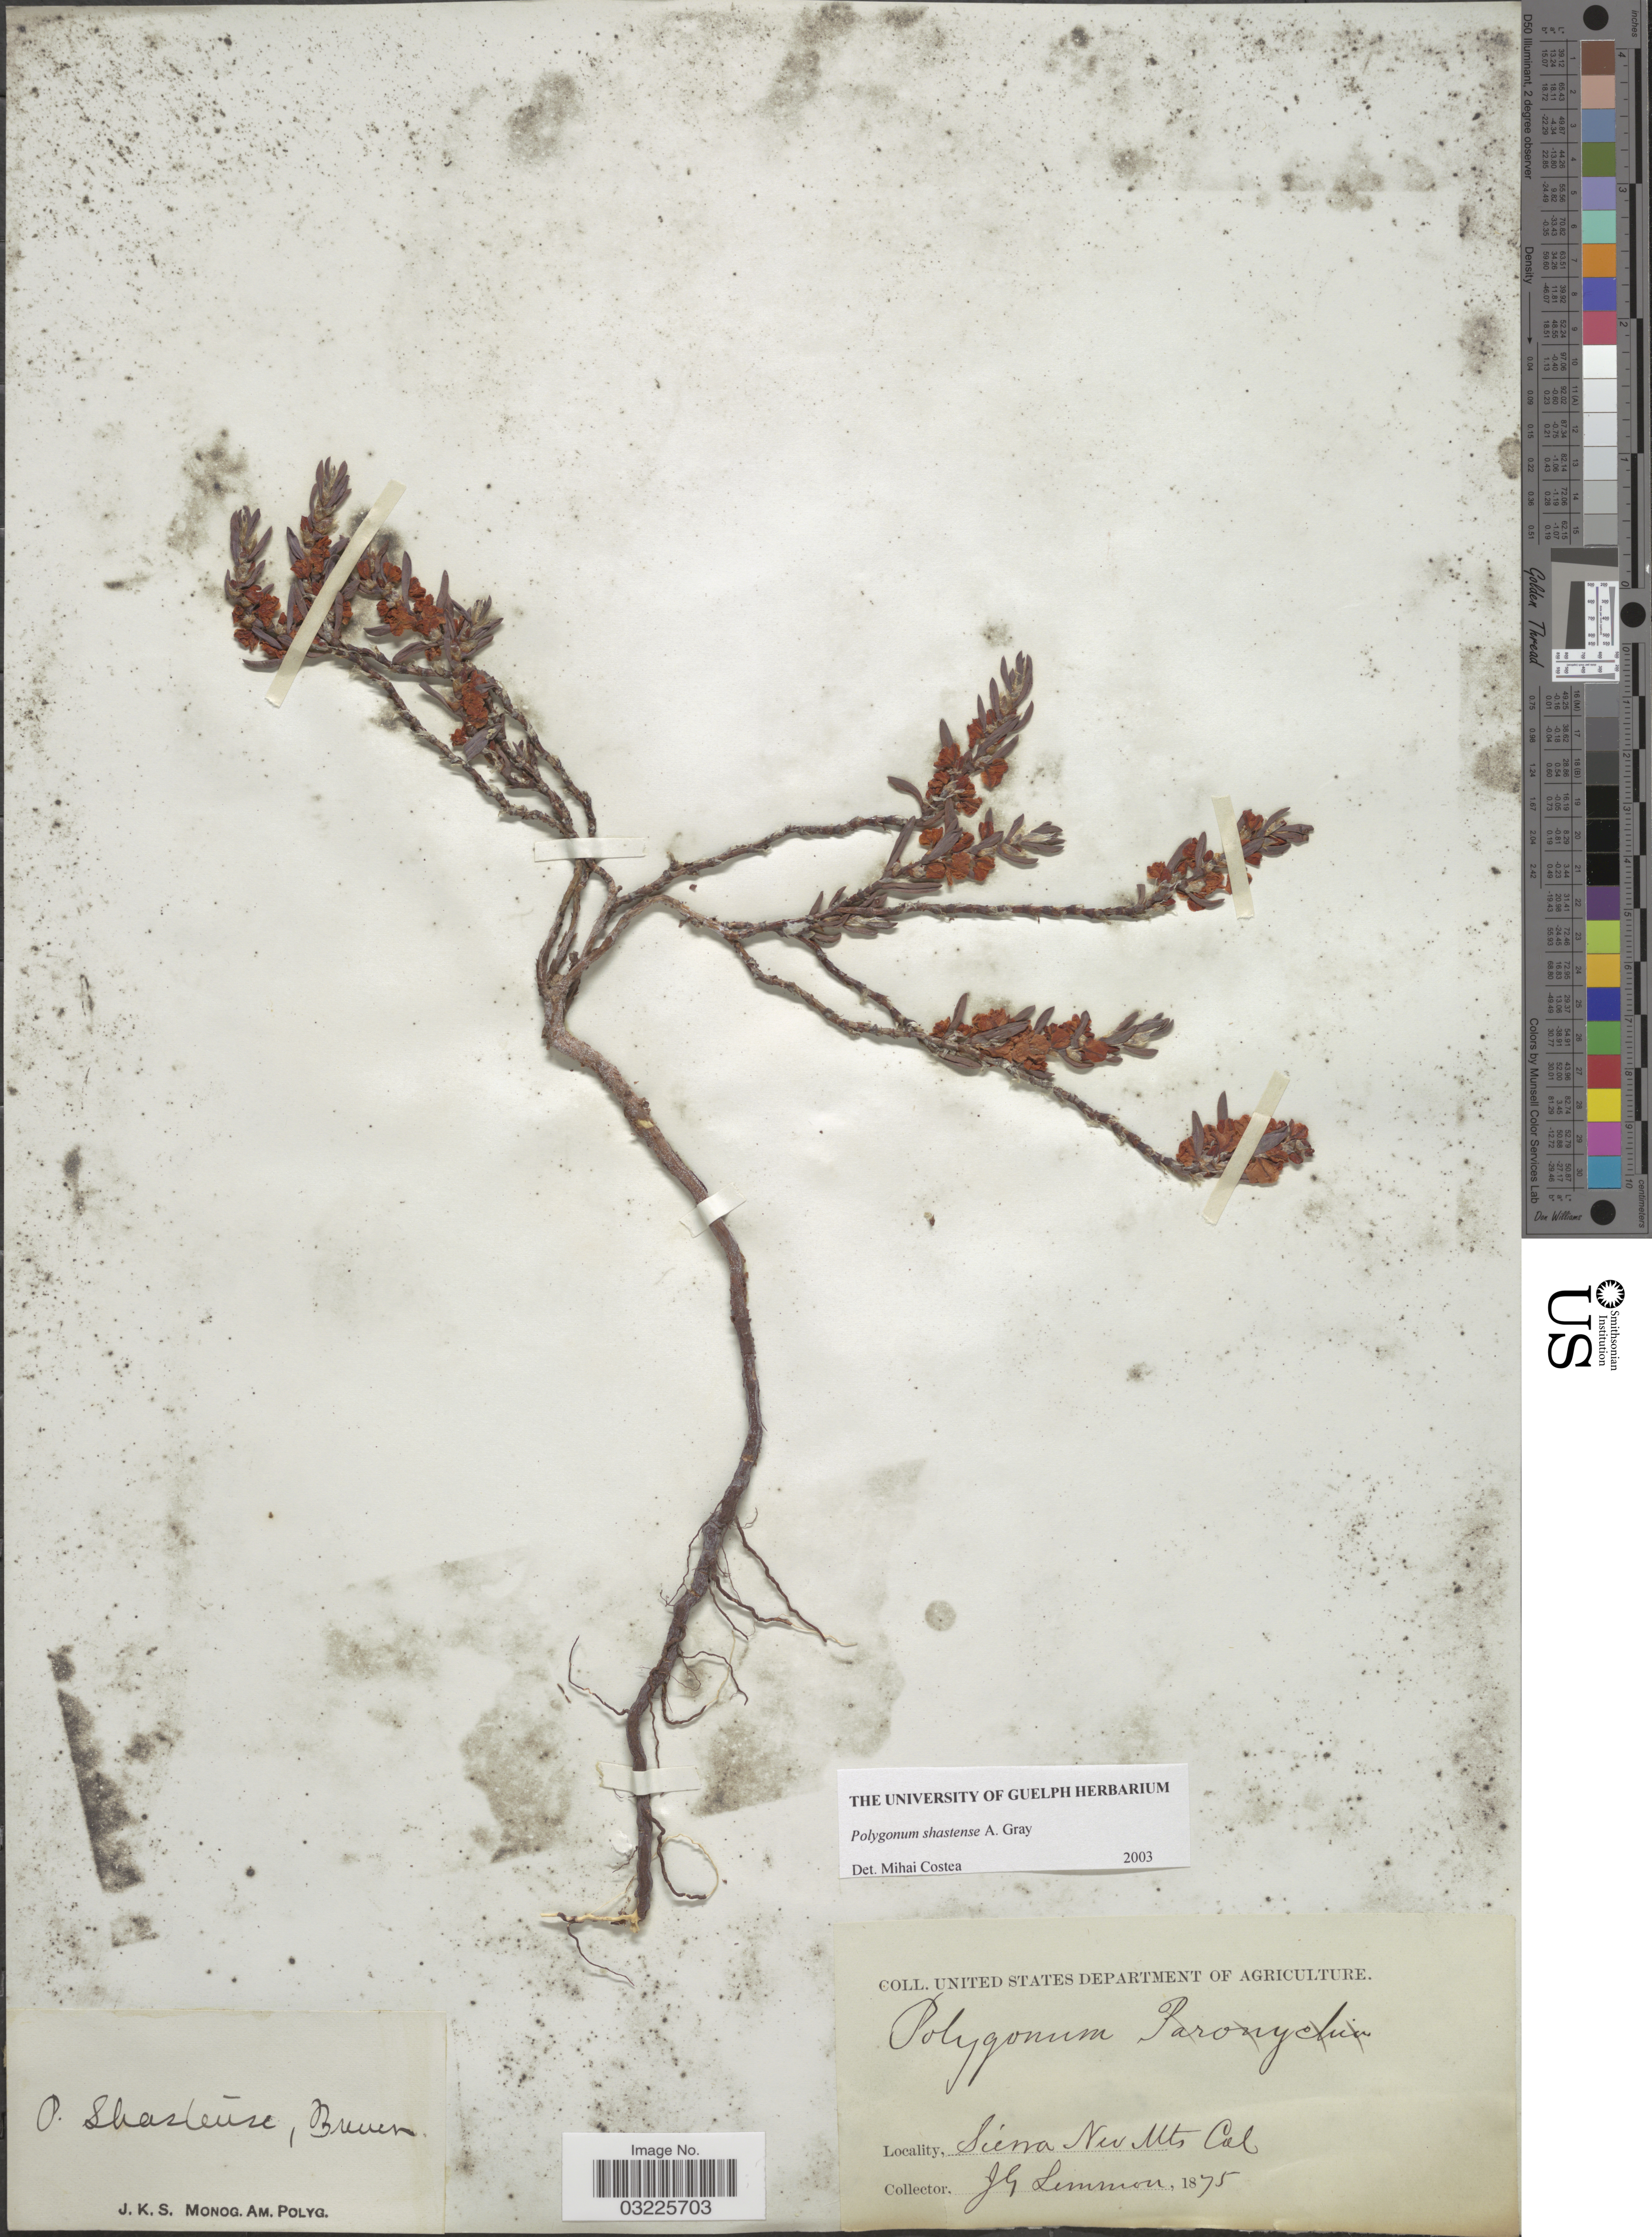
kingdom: Plantae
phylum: Tracheophyta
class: Magnoliopsida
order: Caryophyllales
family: Polygonaceae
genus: Polygonum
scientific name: Polygonum shastense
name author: W.H. Brewer ex A. Gray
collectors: J. Lemmon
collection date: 1875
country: United States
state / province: California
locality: Sierra Nev Mts.